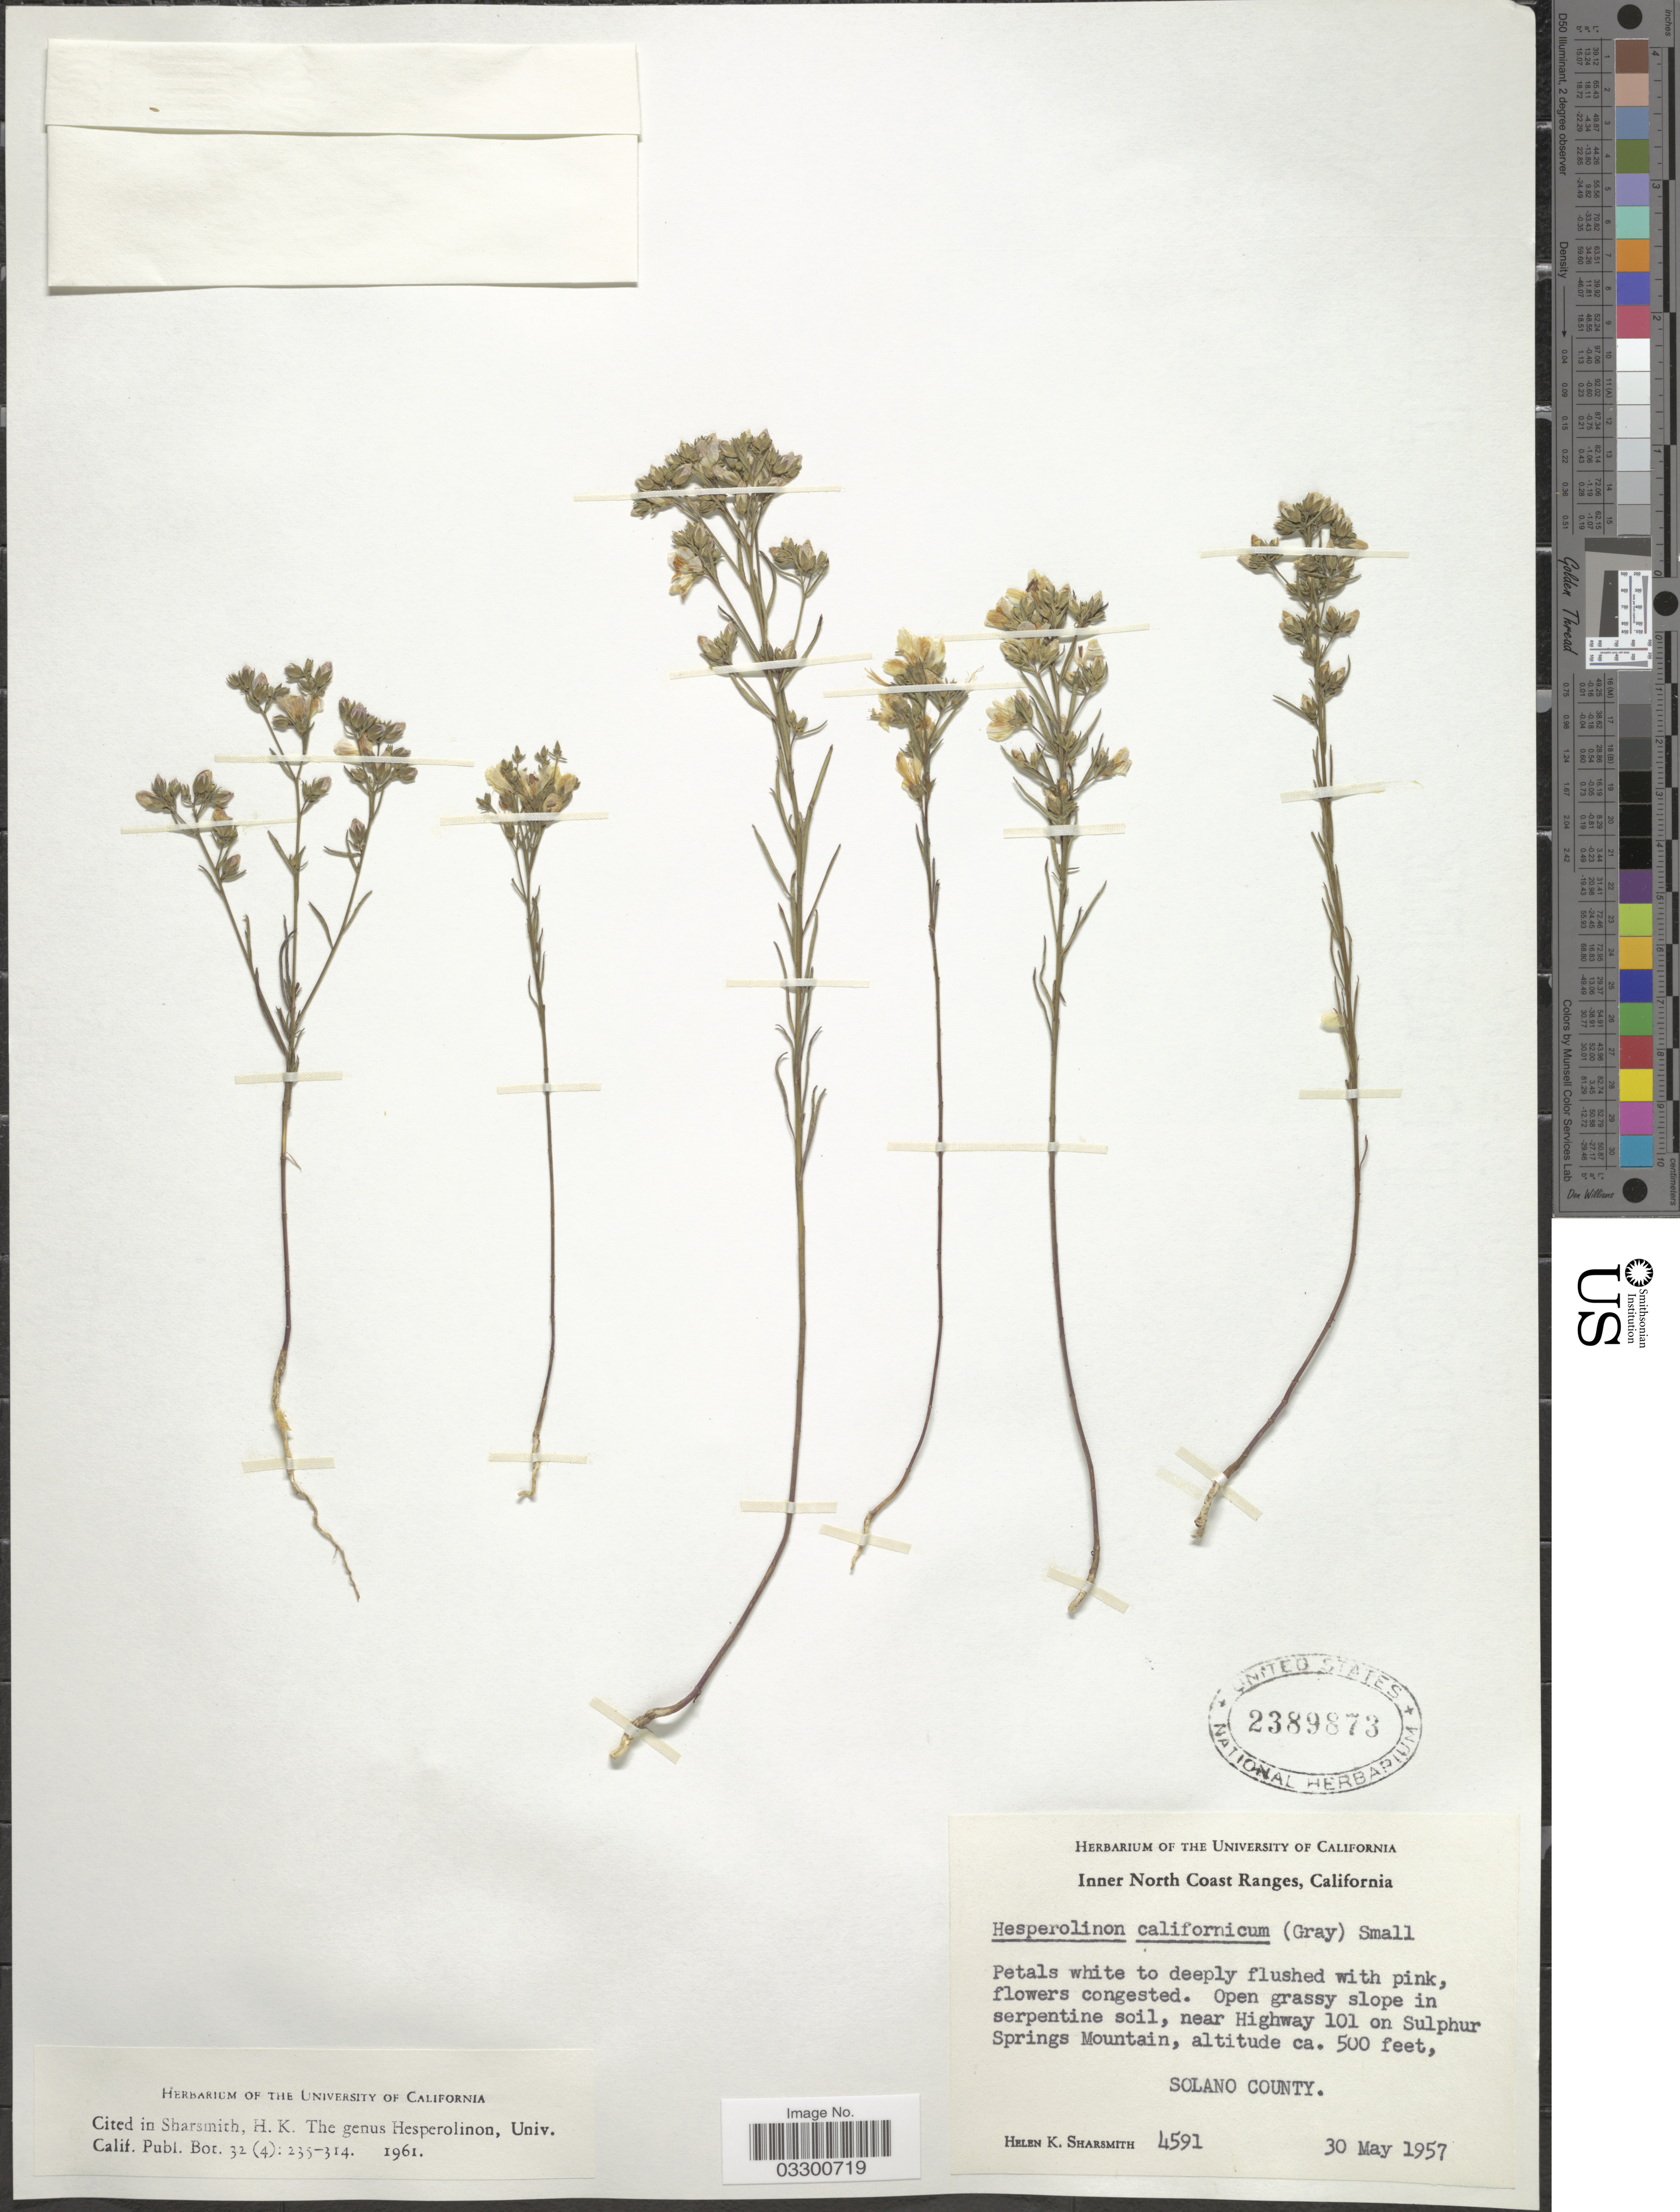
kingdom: Plantae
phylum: Tracheophyta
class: Magnoliopsida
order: Malpighiales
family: Linaceae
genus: Linum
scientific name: Linum californicum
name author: Benth.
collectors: H. Sharsmith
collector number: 4591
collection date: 1957-05-30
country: United States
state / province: California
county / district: Solano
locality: Inner North Coast Ranges. Near Highway 101 on Sulphur Springs Mountain, Solano County.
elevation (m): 152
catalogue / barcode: US 2389873